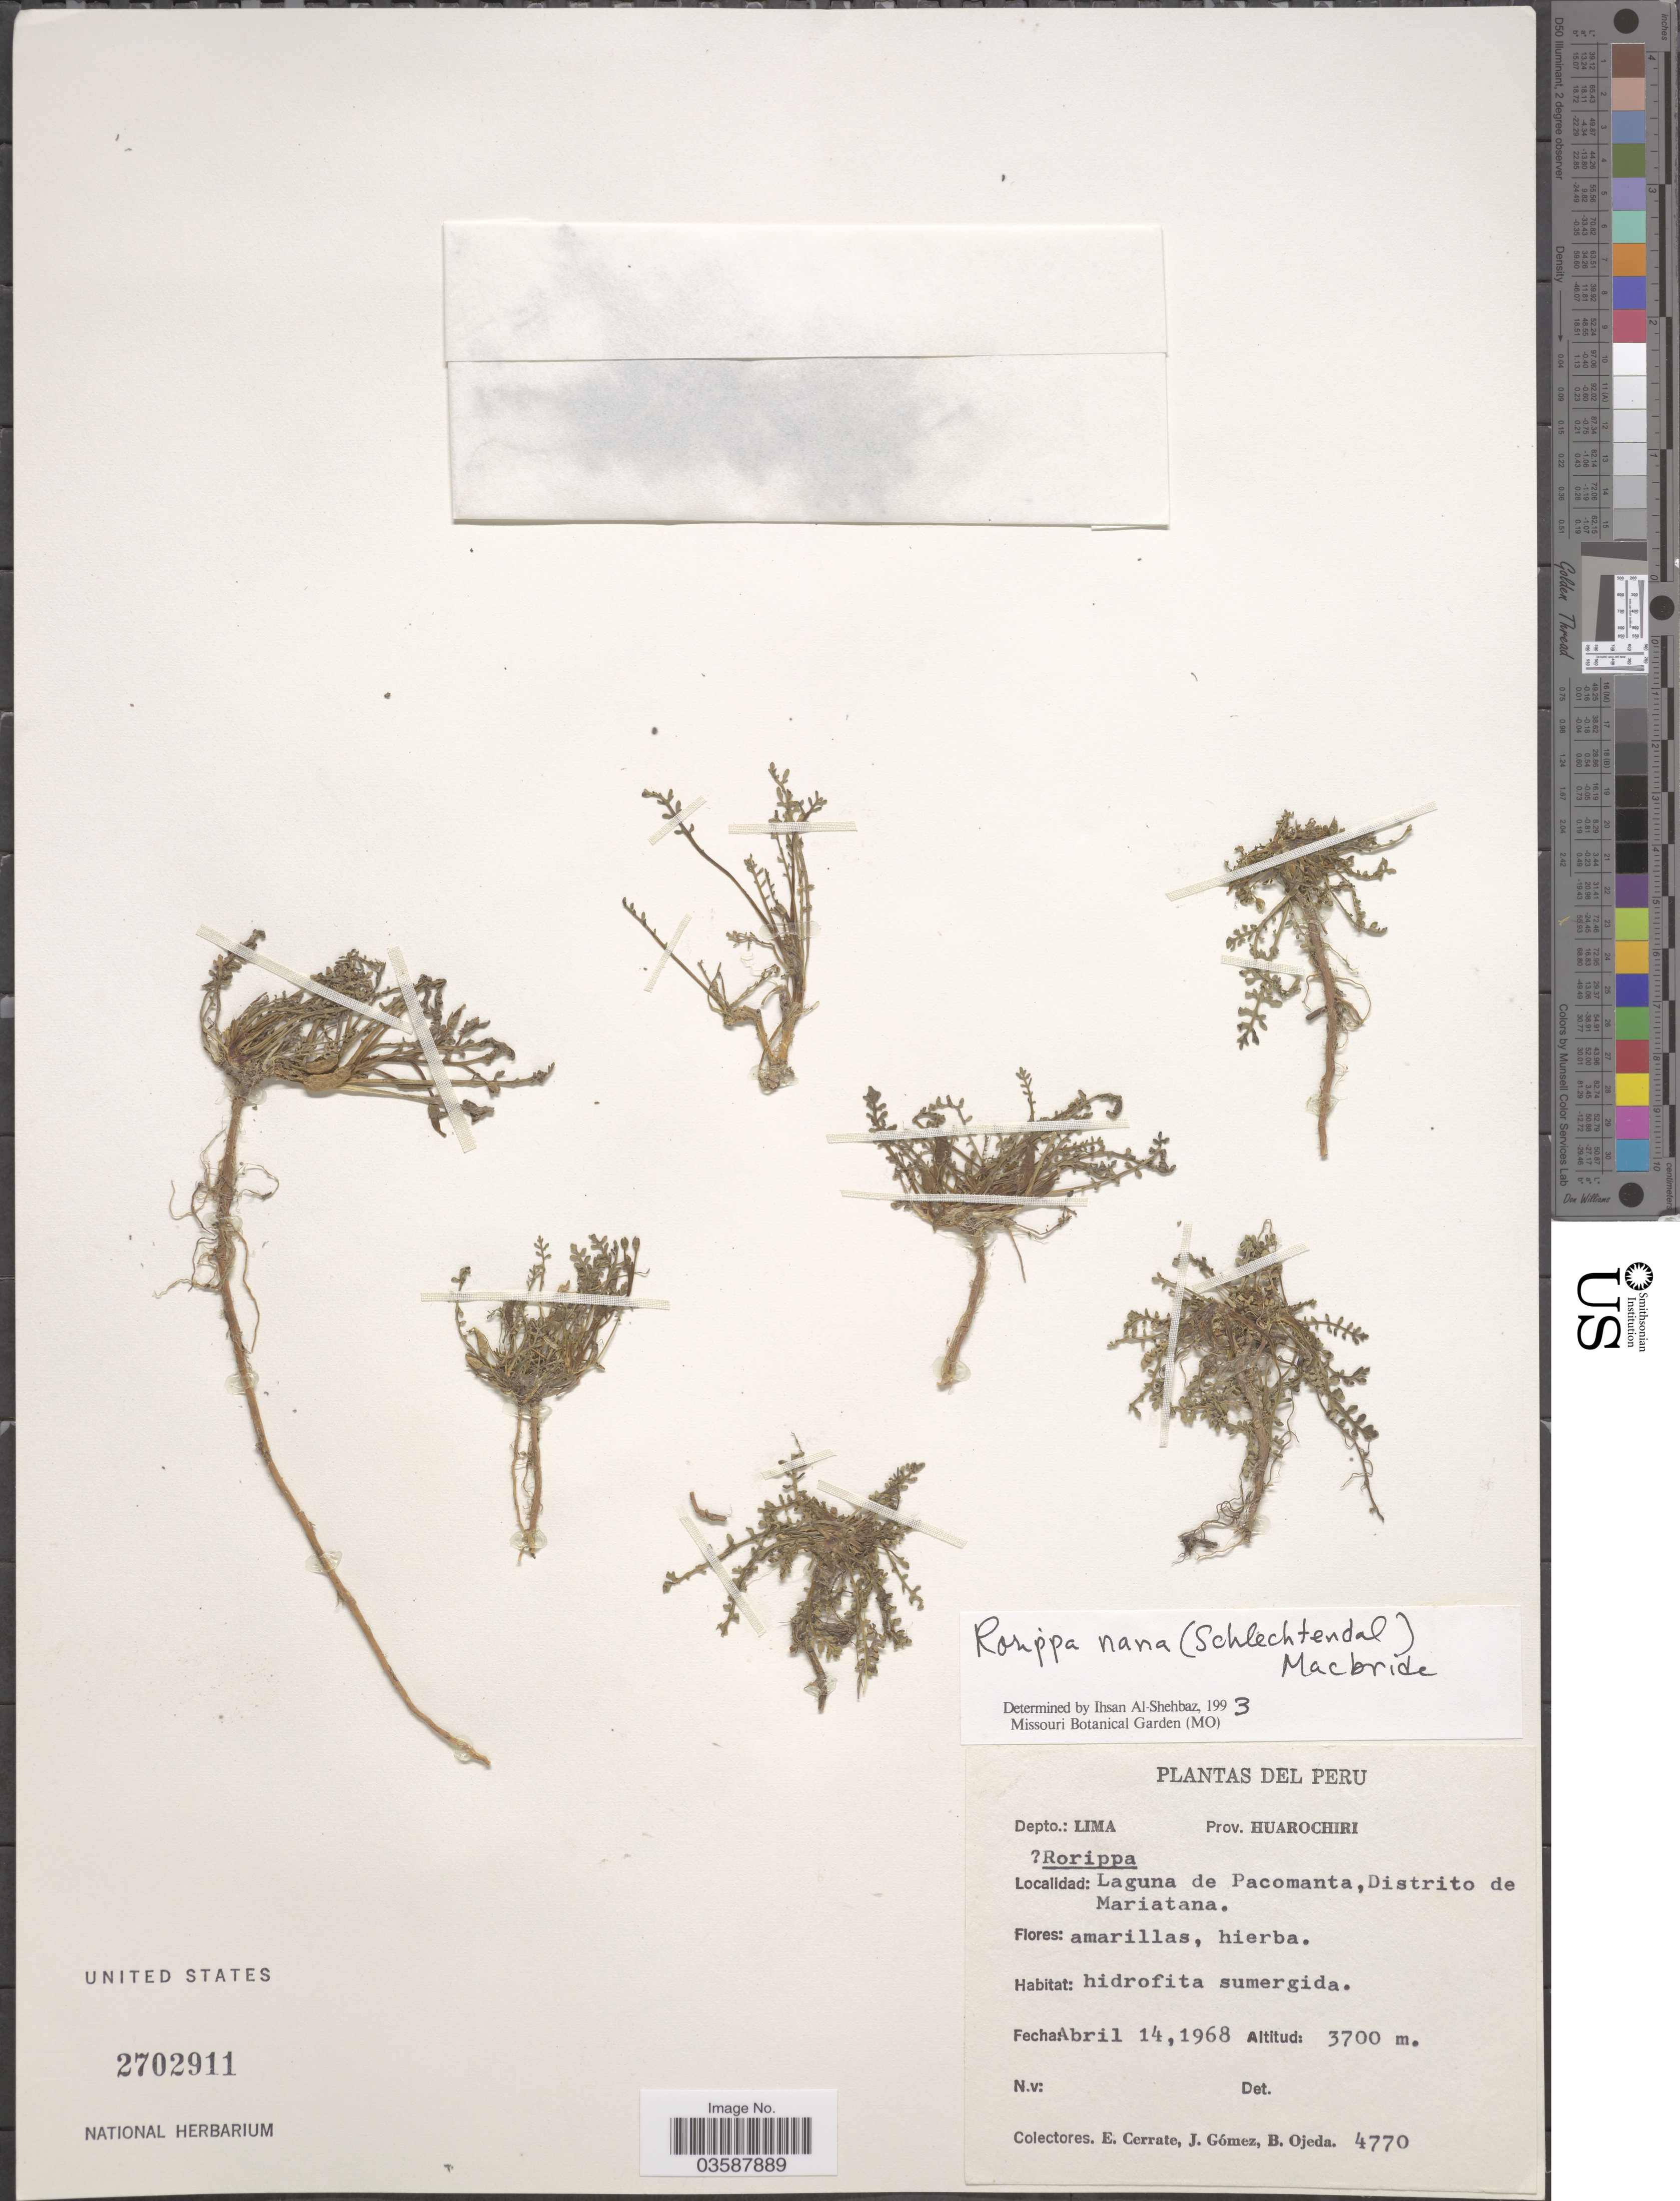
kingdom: Plantae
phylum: Tracheophyta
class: Magnoliopsida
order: Brassicales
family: Brassicaceae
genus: Rorippa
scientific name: Rorippa nana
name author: (Schltdl.) J.F. Macbr.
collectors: E. Cerrate, J. Gómez & B. Ojeda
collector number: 4770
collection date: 1968-04-14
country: Peru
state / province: Lima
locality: Depto.: Lima, Prov. Huarochiri. Laguna de Pacomanta, Distrito de Mariatana.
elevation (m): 3700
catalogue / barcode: US 2702911